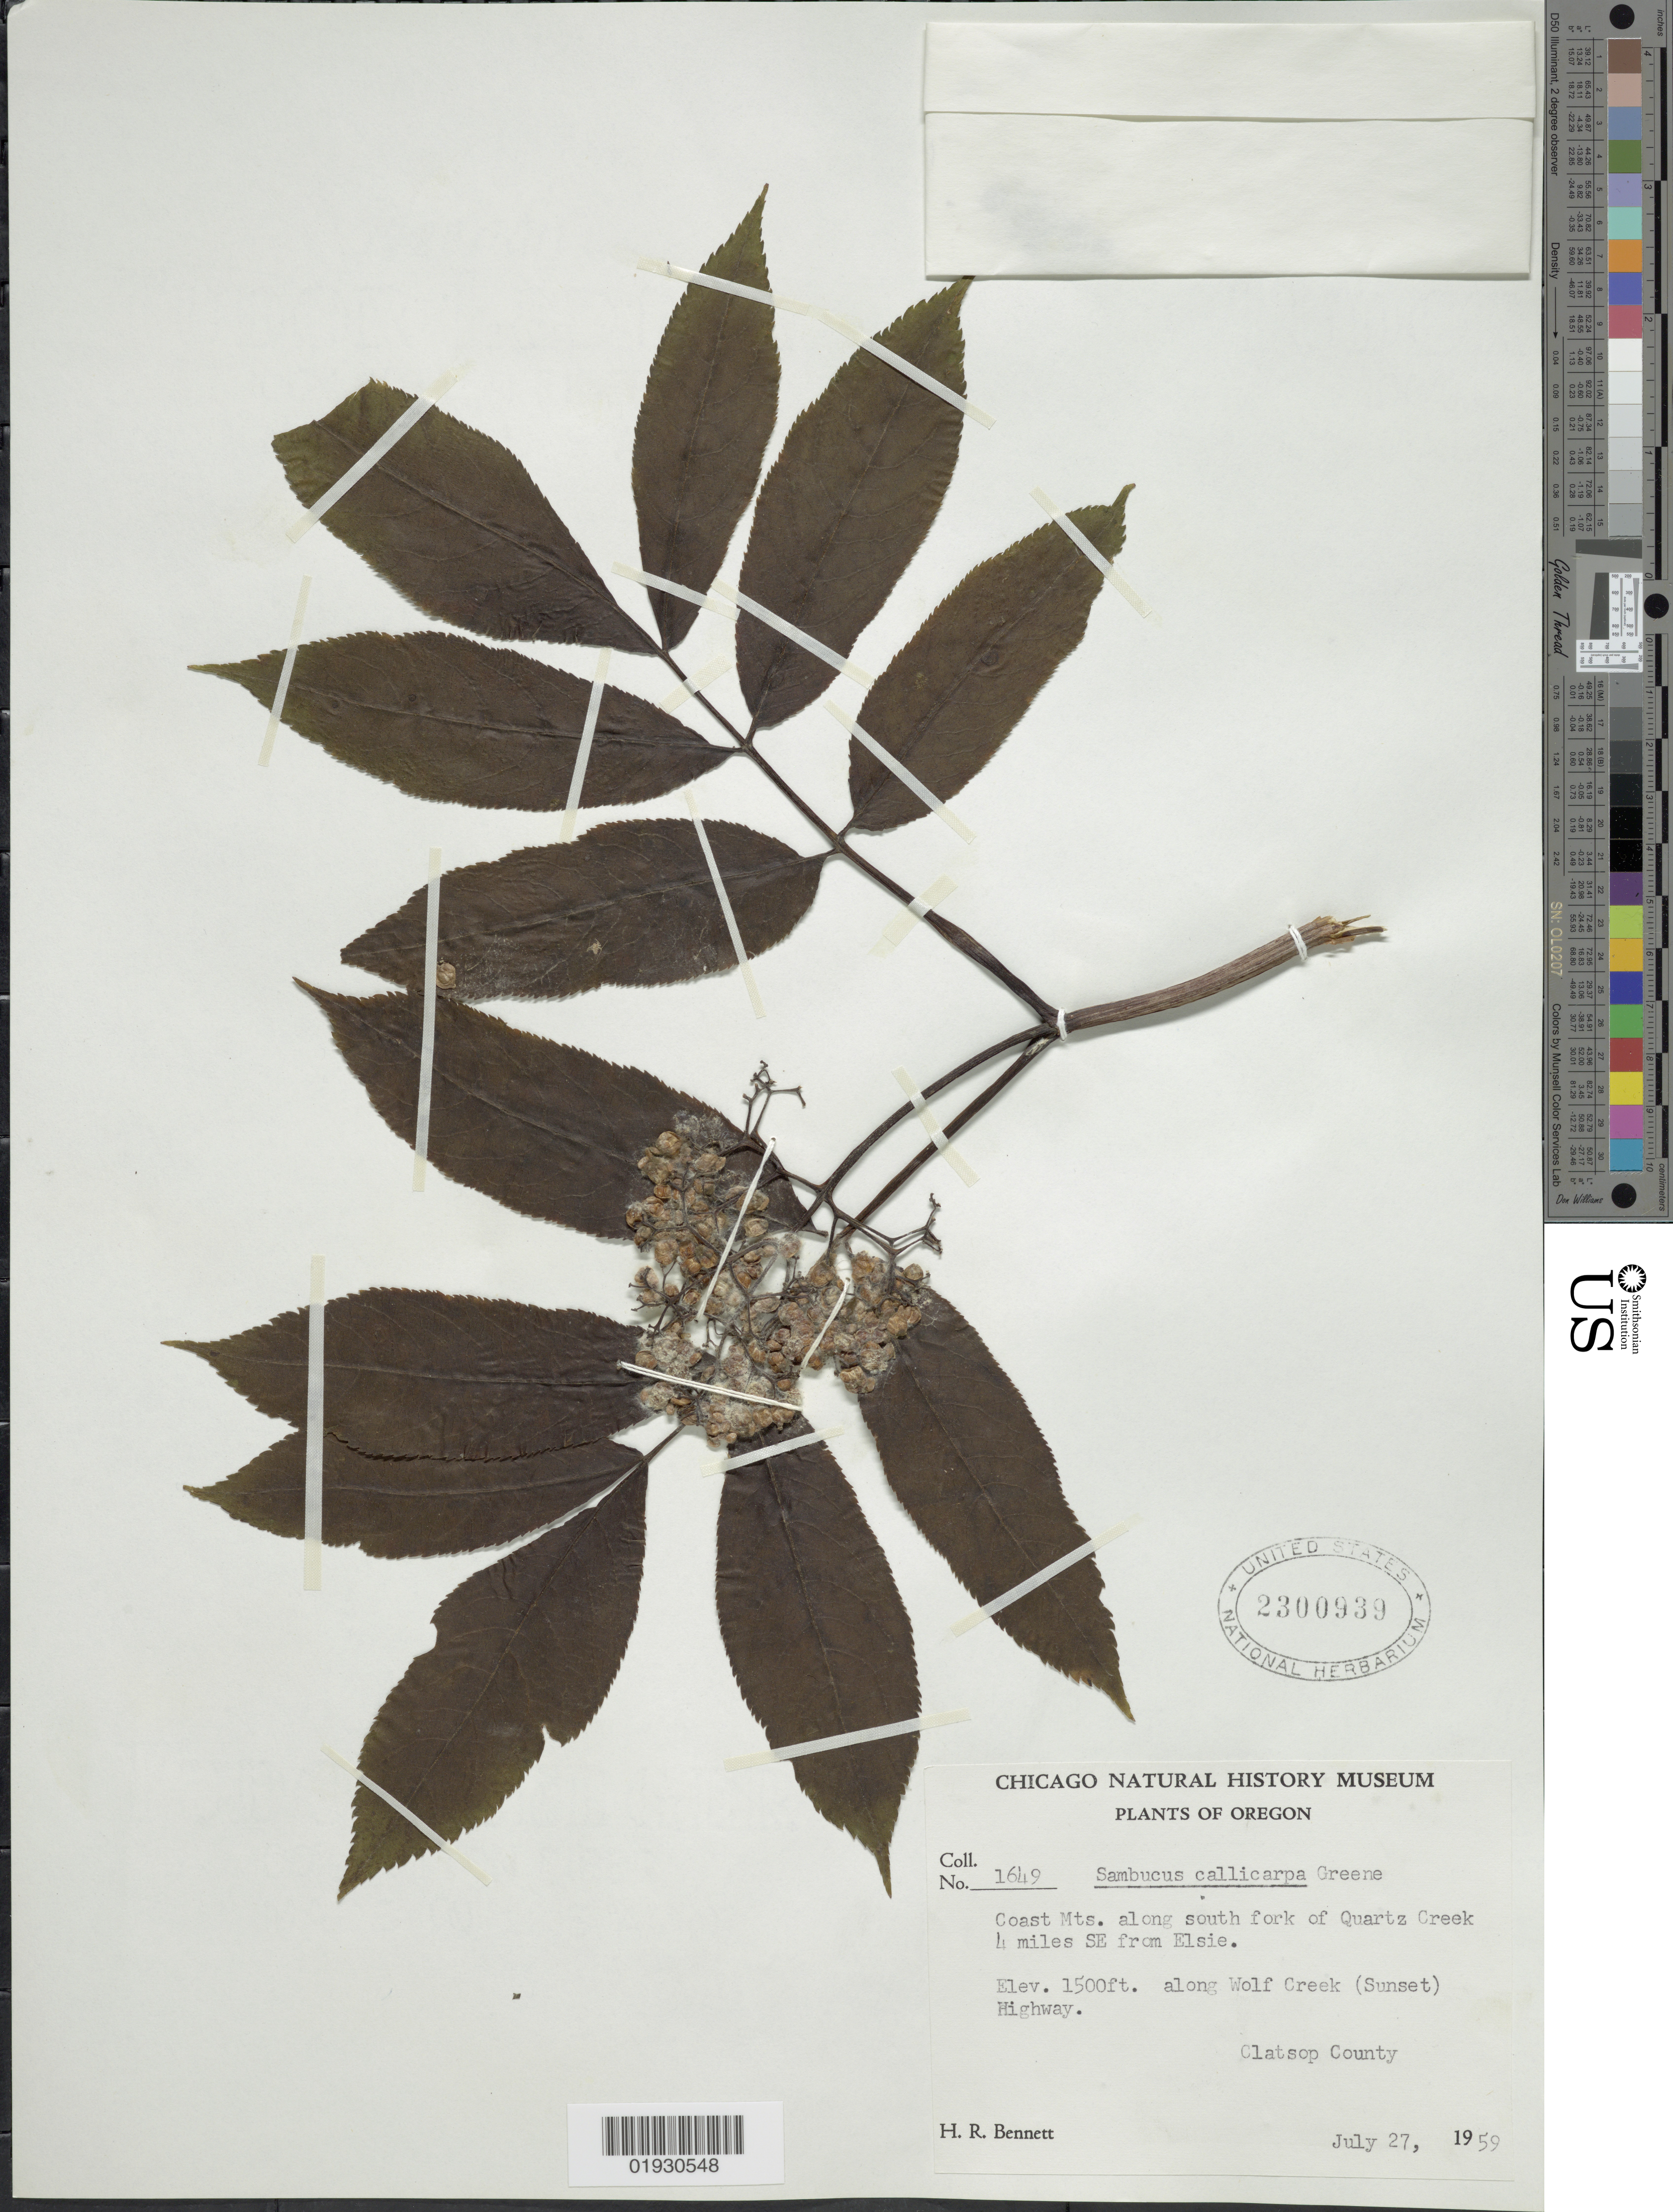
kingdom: Plantae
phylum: Tracheophyta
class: Magnoliopsida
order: Dipsacales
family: Viburnaceae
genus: Sambucus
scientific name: Sambucus callicarpa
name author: Greene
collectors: H. R. Bennett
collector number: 1649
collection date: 1959-07-27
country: United States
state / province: Oregon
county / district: Clatsop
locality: Coast Mts.along south fork of Quartz Creek 4 miles SE from Elsie. Along Wolf Creek (Sunset) Highway. Clatsop County.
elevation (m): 457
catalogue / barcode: US 2300939